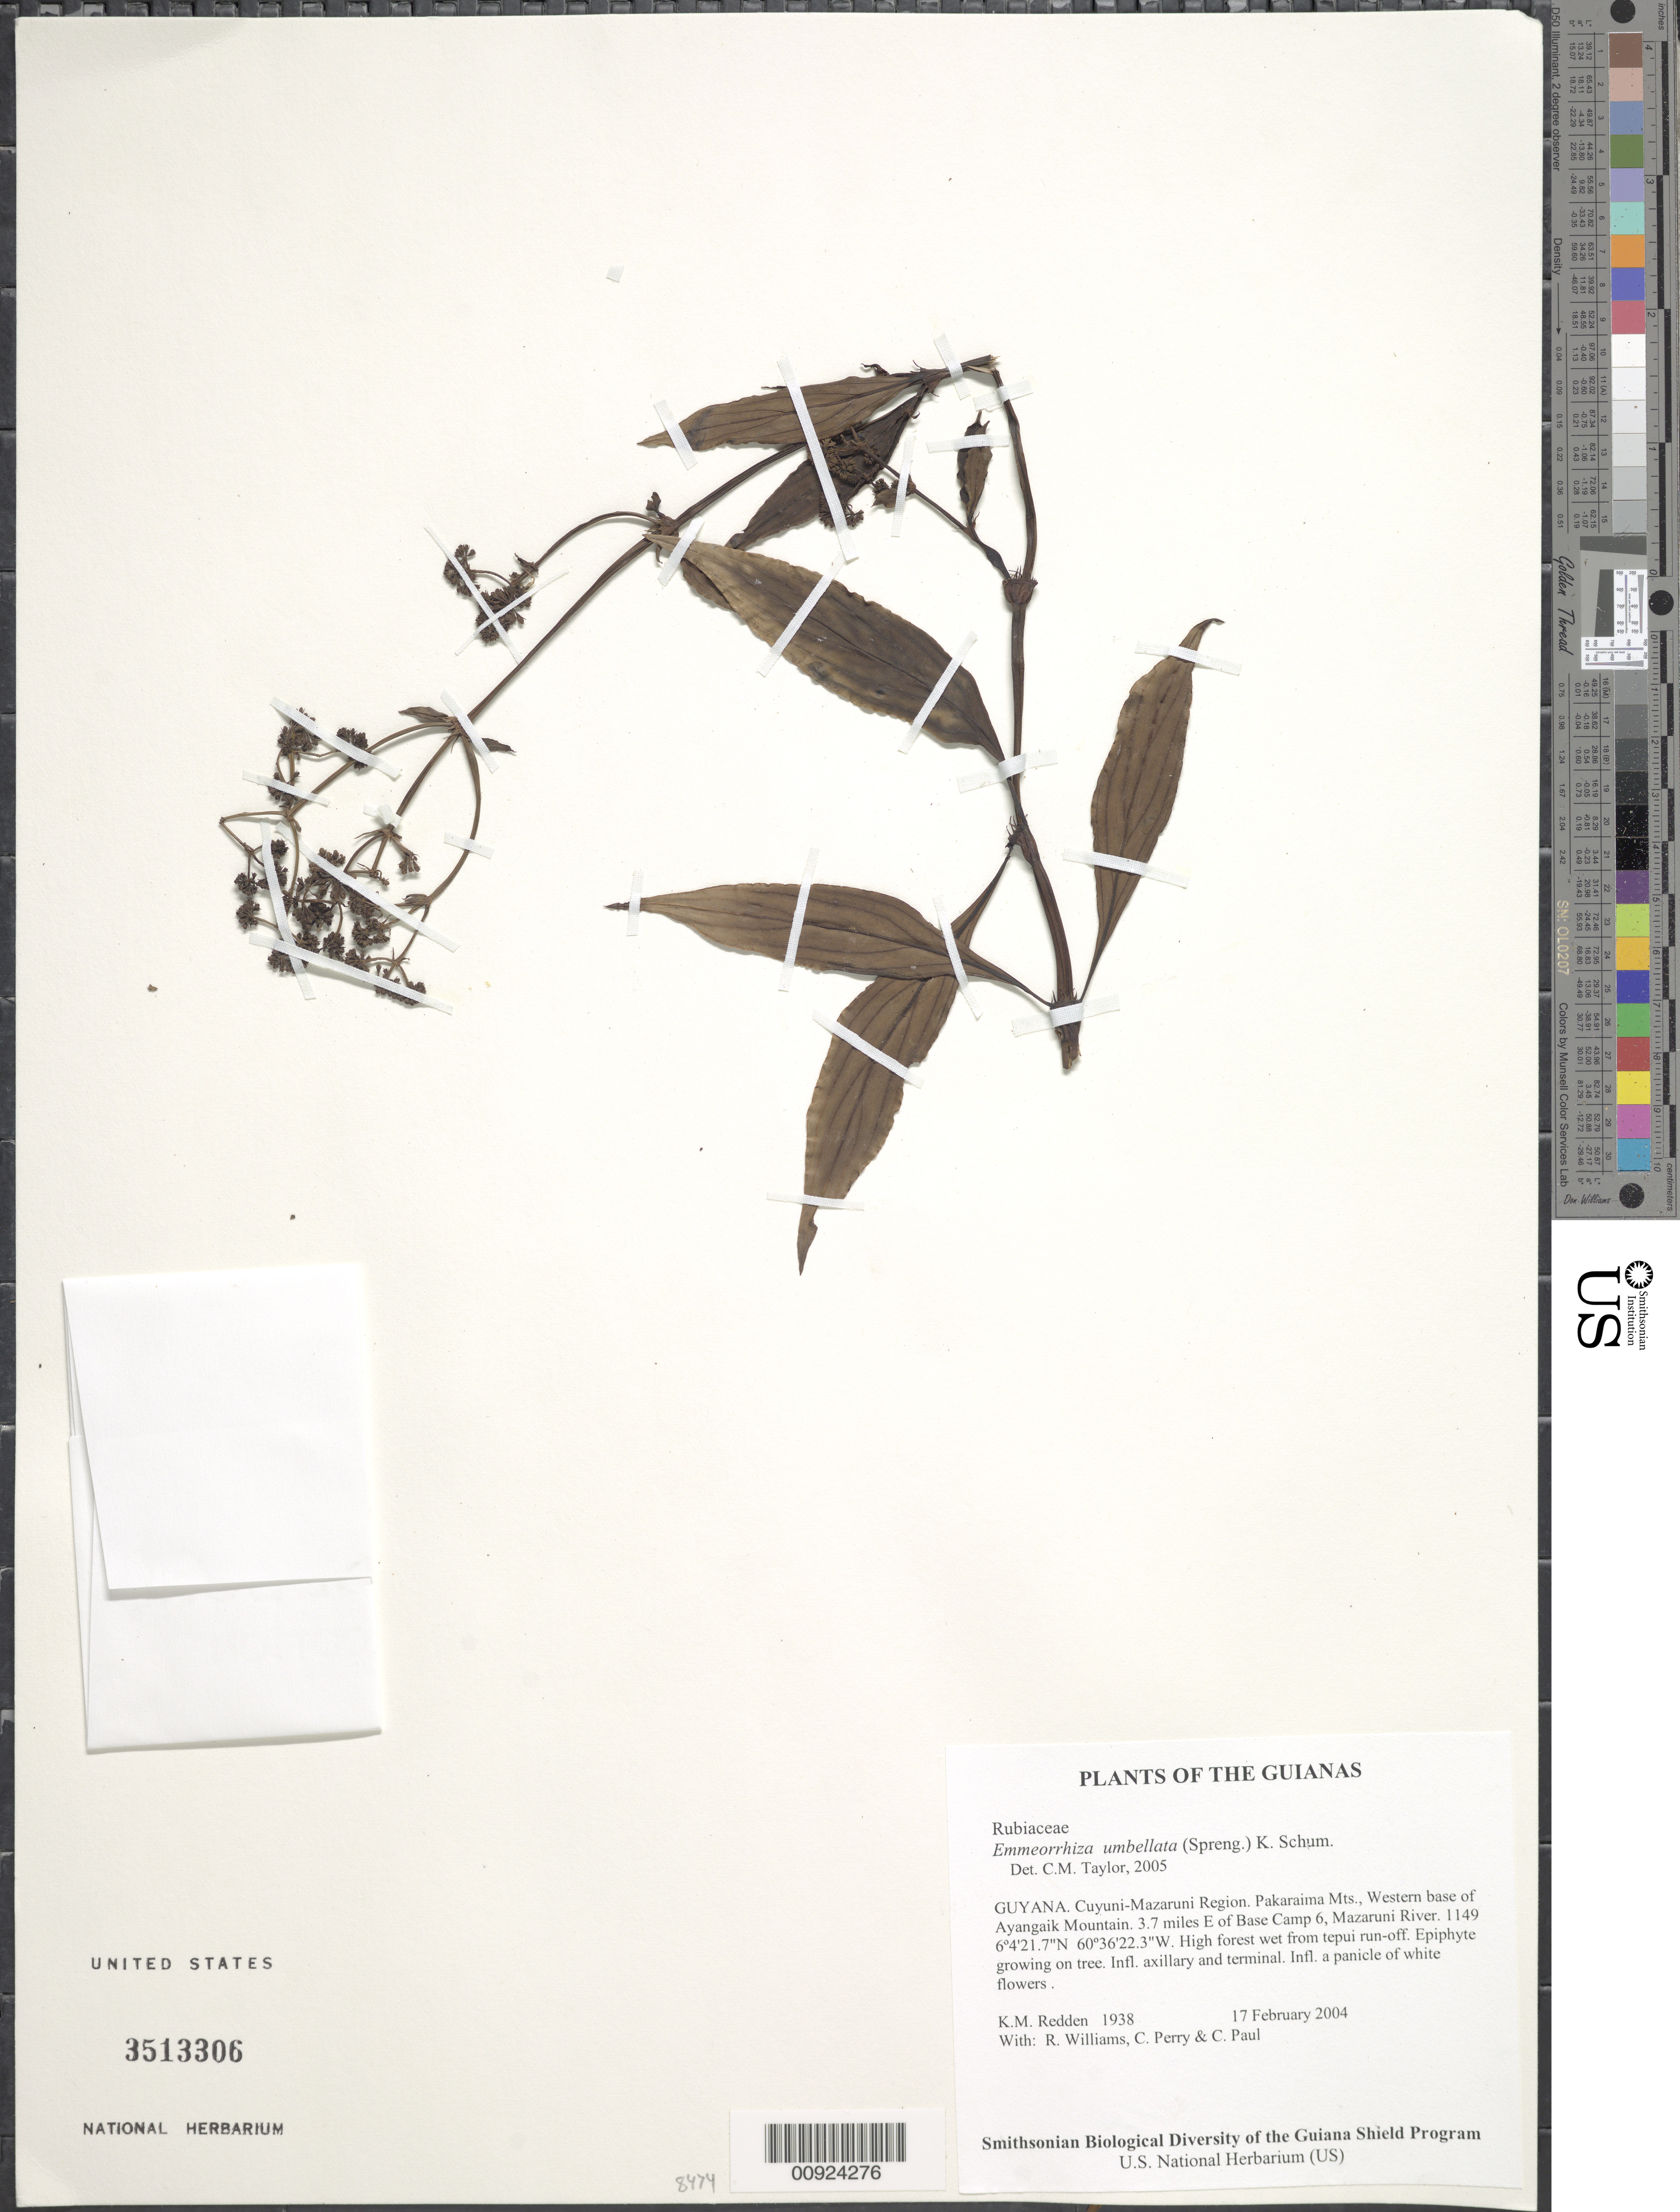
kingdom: Plantae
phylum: Tracheophyta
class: Magnoliopsida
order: Gentianales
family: Rubiaceae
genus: Emmeorhiza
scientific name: Emmeorhiza umbellata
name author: (Spreng.) K. Schum.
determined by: Taylor, Charlotte M.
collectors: K. M. Redden, R. Williams, C. Perry & C. Paul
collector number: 1938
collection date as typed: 17 February 2004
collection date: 2004-02-17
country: Guyana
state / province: Cuyuni-Mazaruni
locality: Pakaraima Mts., Western base of Ayangaik Mountain. 3.7 miles E of Base Camp 6, Mazaruni River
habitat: High forest wet from tepui run-off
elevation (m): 1149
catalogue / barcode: US 3513306